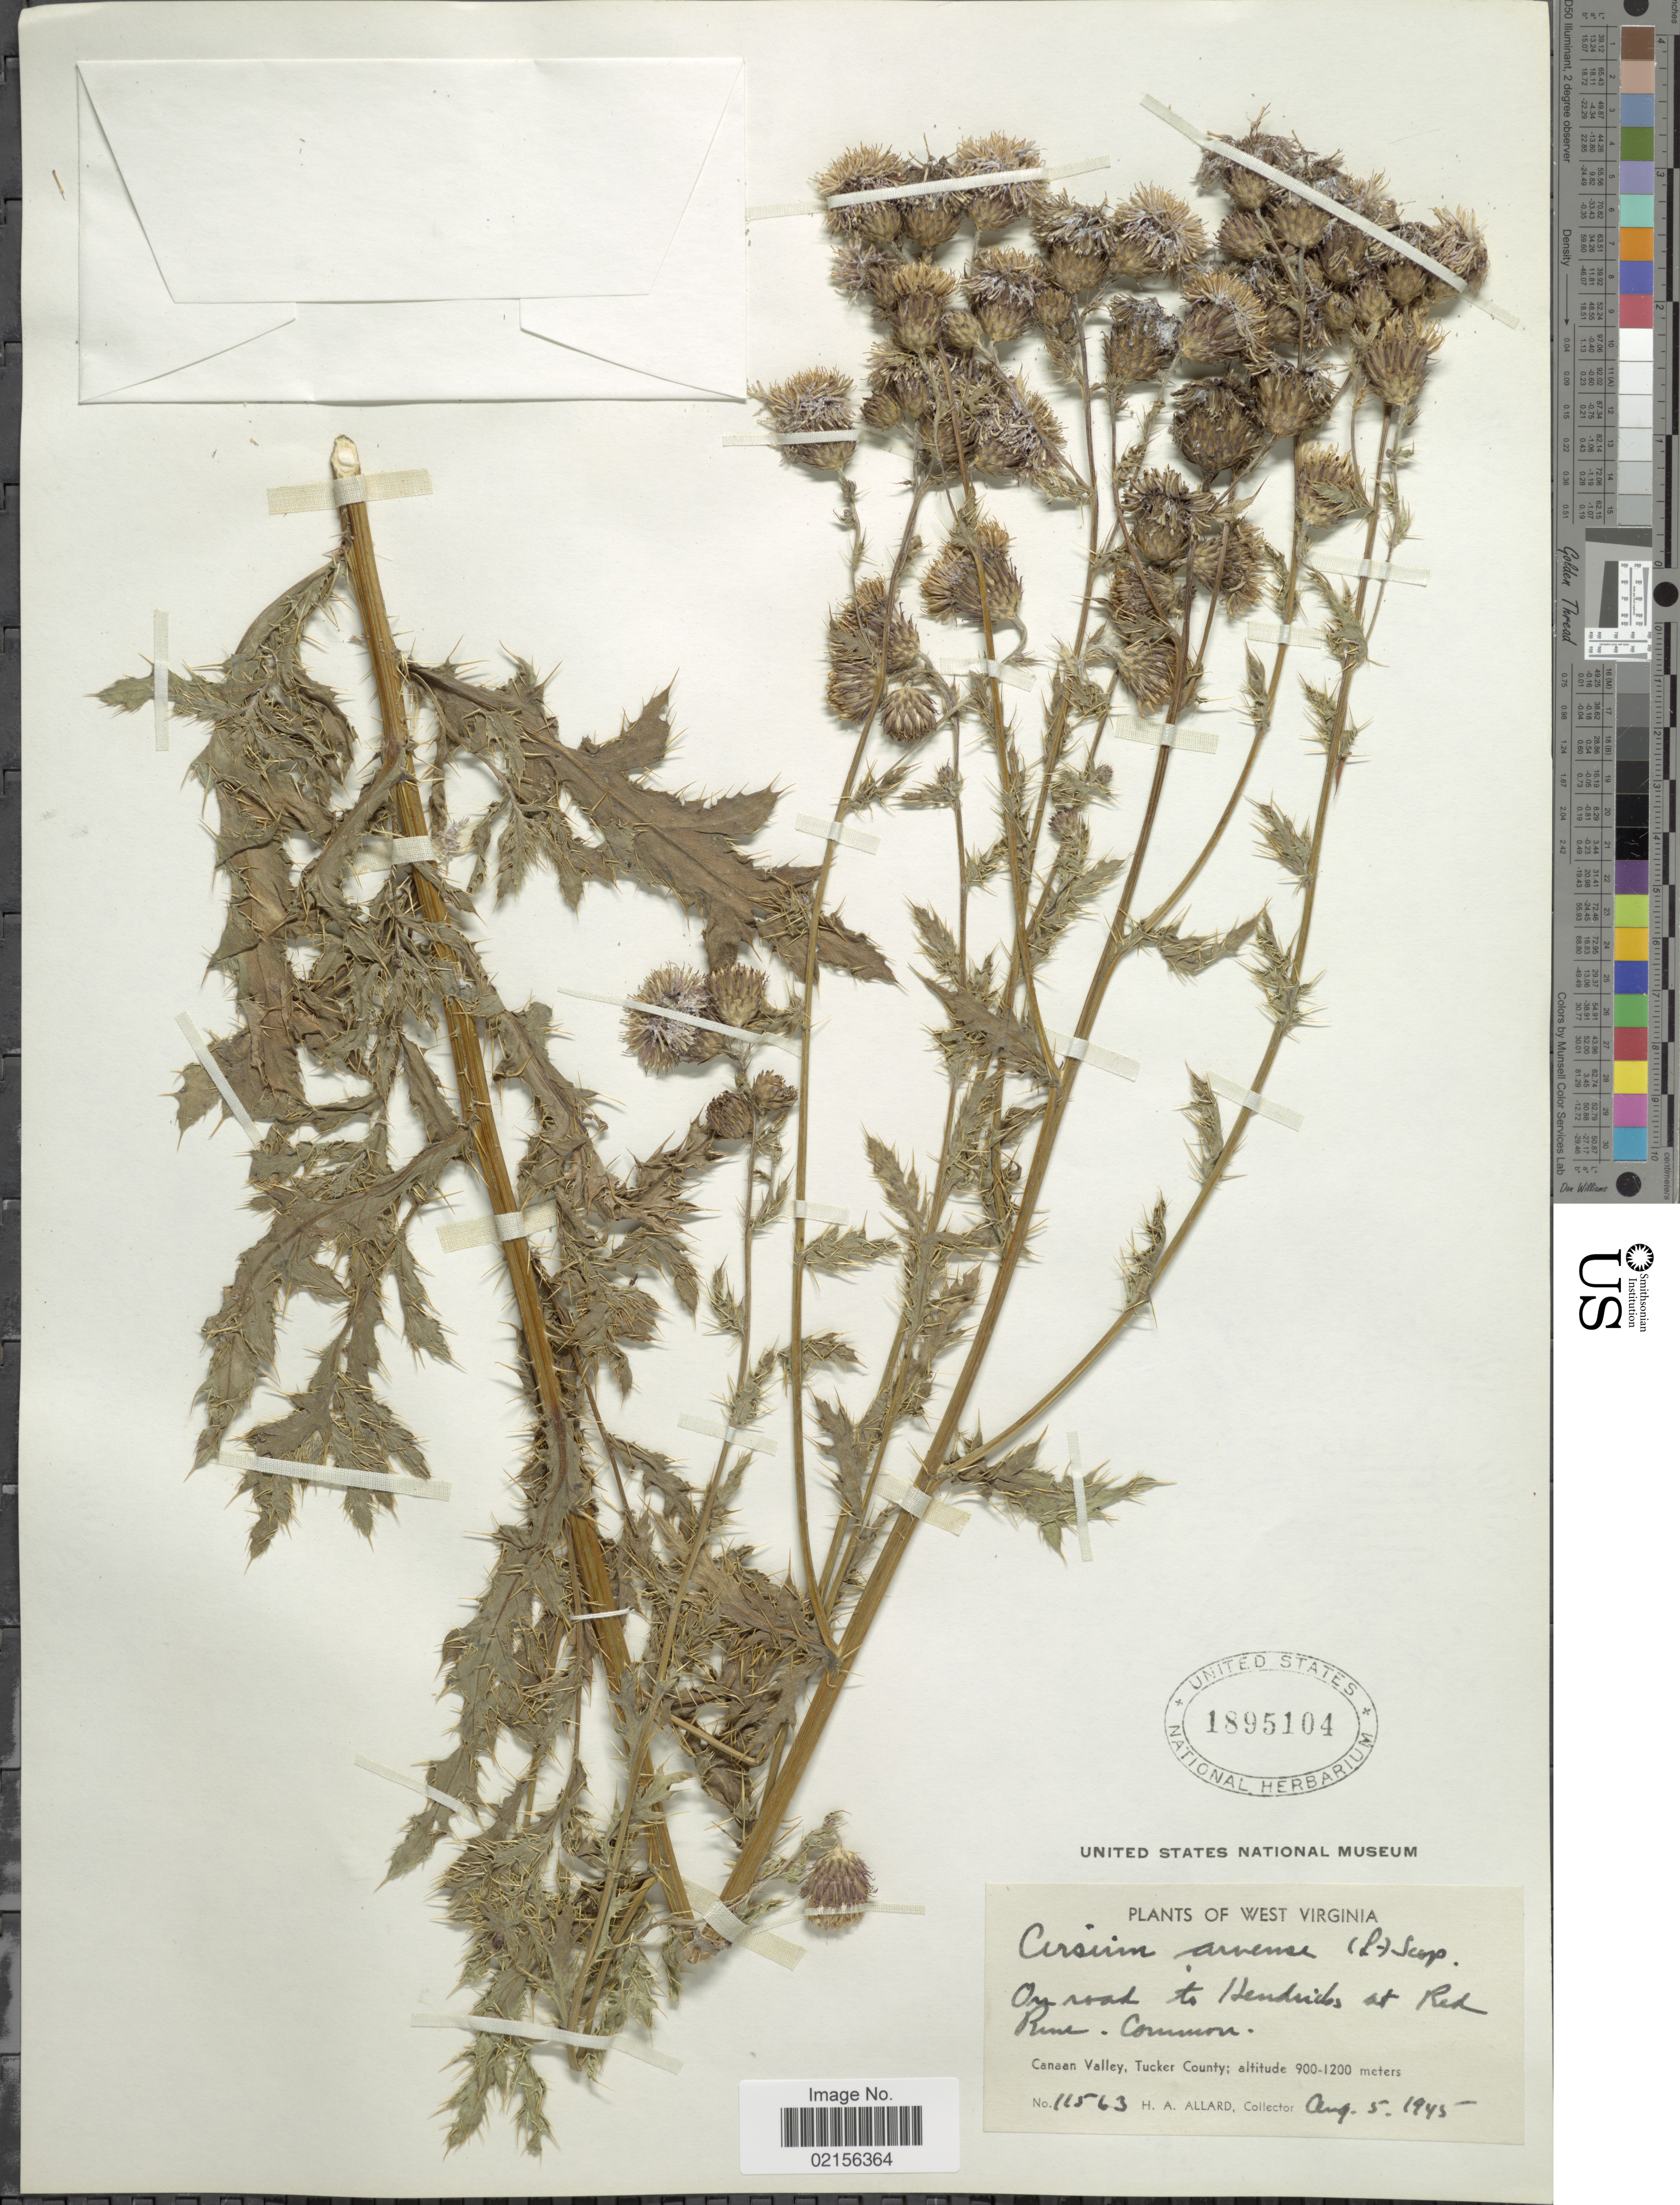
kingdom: Plantae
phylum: Tracheophyta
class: Magnoliopsida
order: Asterales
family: Asteraceae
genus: Cirsium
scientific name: Cirsium arvense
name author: (L.) Scop.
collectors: H. A. Allard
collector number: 11563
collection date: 1945-06-05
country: United States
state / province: West Virginia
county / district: Tucker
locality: On road to Hendricks at Red rine, Canaan Valley, Tucker County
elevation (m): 900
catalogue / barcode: US 1895104